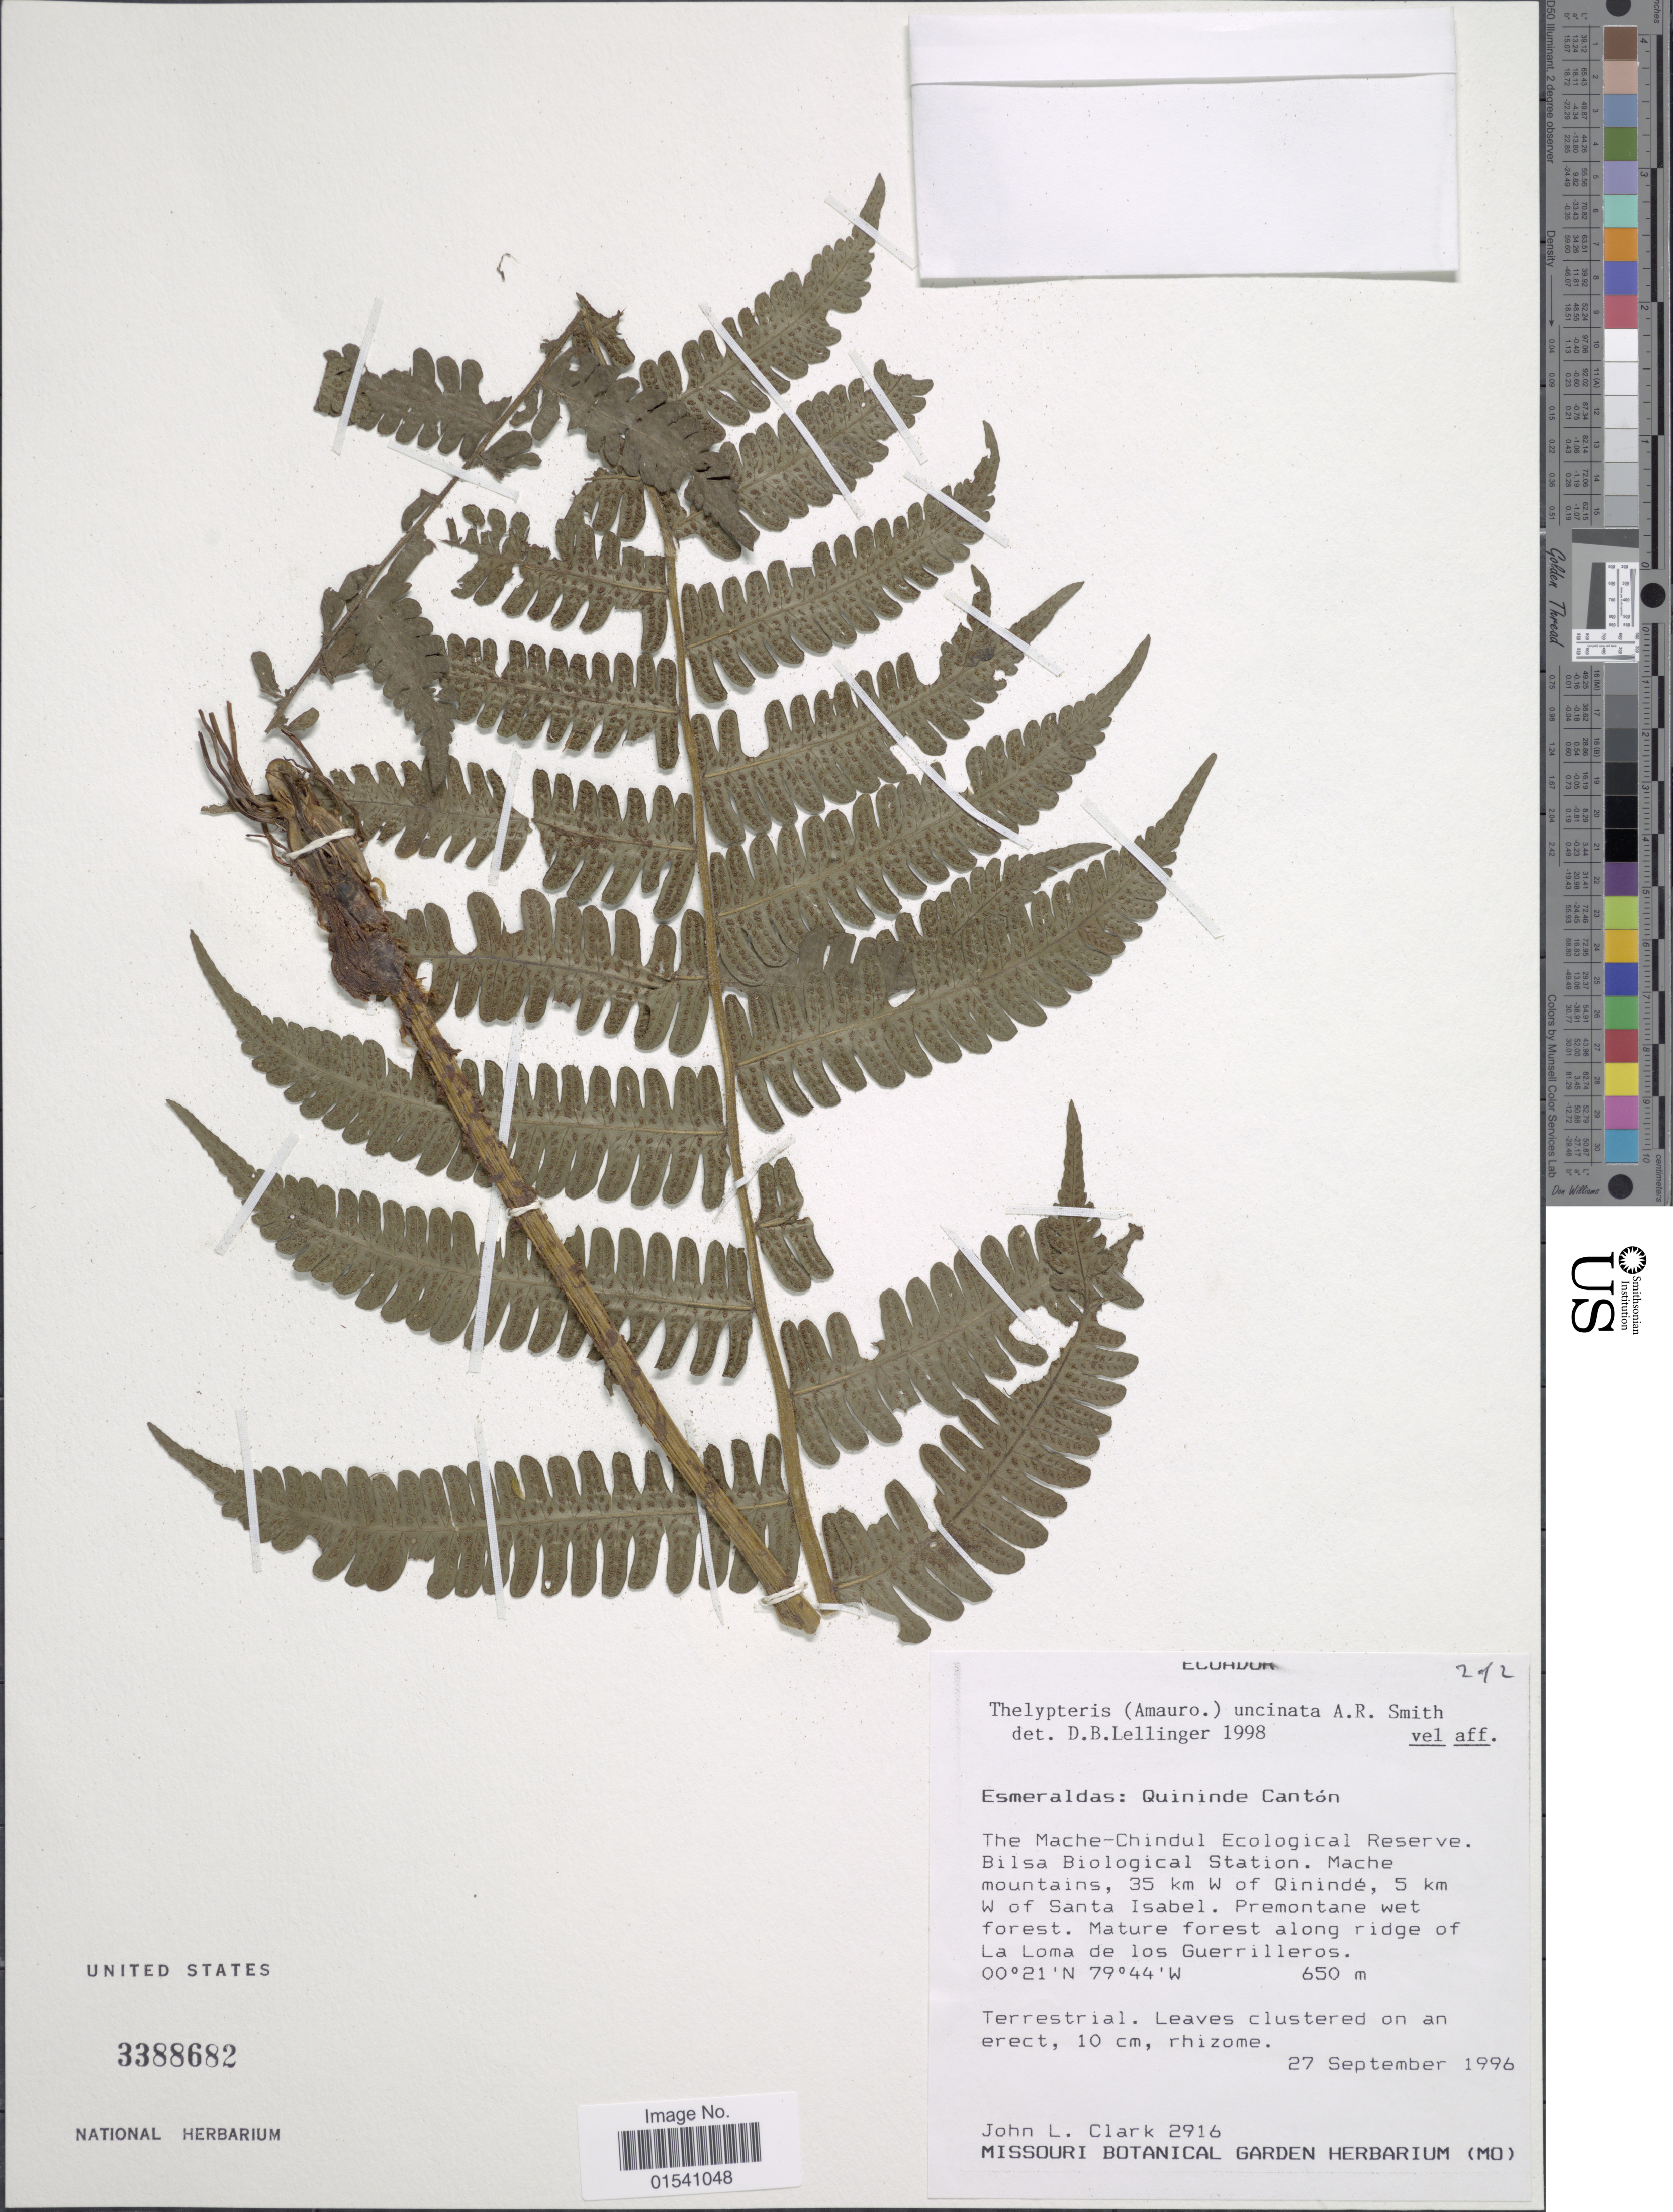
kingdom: Plantae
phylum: Tracheophyta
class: Polypodiopsida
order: Polypodiales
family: Thelypteridaceae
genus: Amauropelta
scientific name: Amauropelta uncinata (A.R. Sm.) comb. nov., ined 2015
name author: (A.R. Sm.)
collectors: J. L. Clark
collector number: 2916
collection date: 1996-09-27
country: Ecuador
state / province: Esmeraldas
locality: Quininde Cantón, The Mache-chindul Ecological Reserve. Bilsa Biological Station. Mache mountains, 35 km W of Quinindé, 5 km W of Santa Isabel. Premontane wet forest. mature forest along ridge of La oma de los Guerrilleros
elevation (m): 650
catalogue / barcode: US 3388682